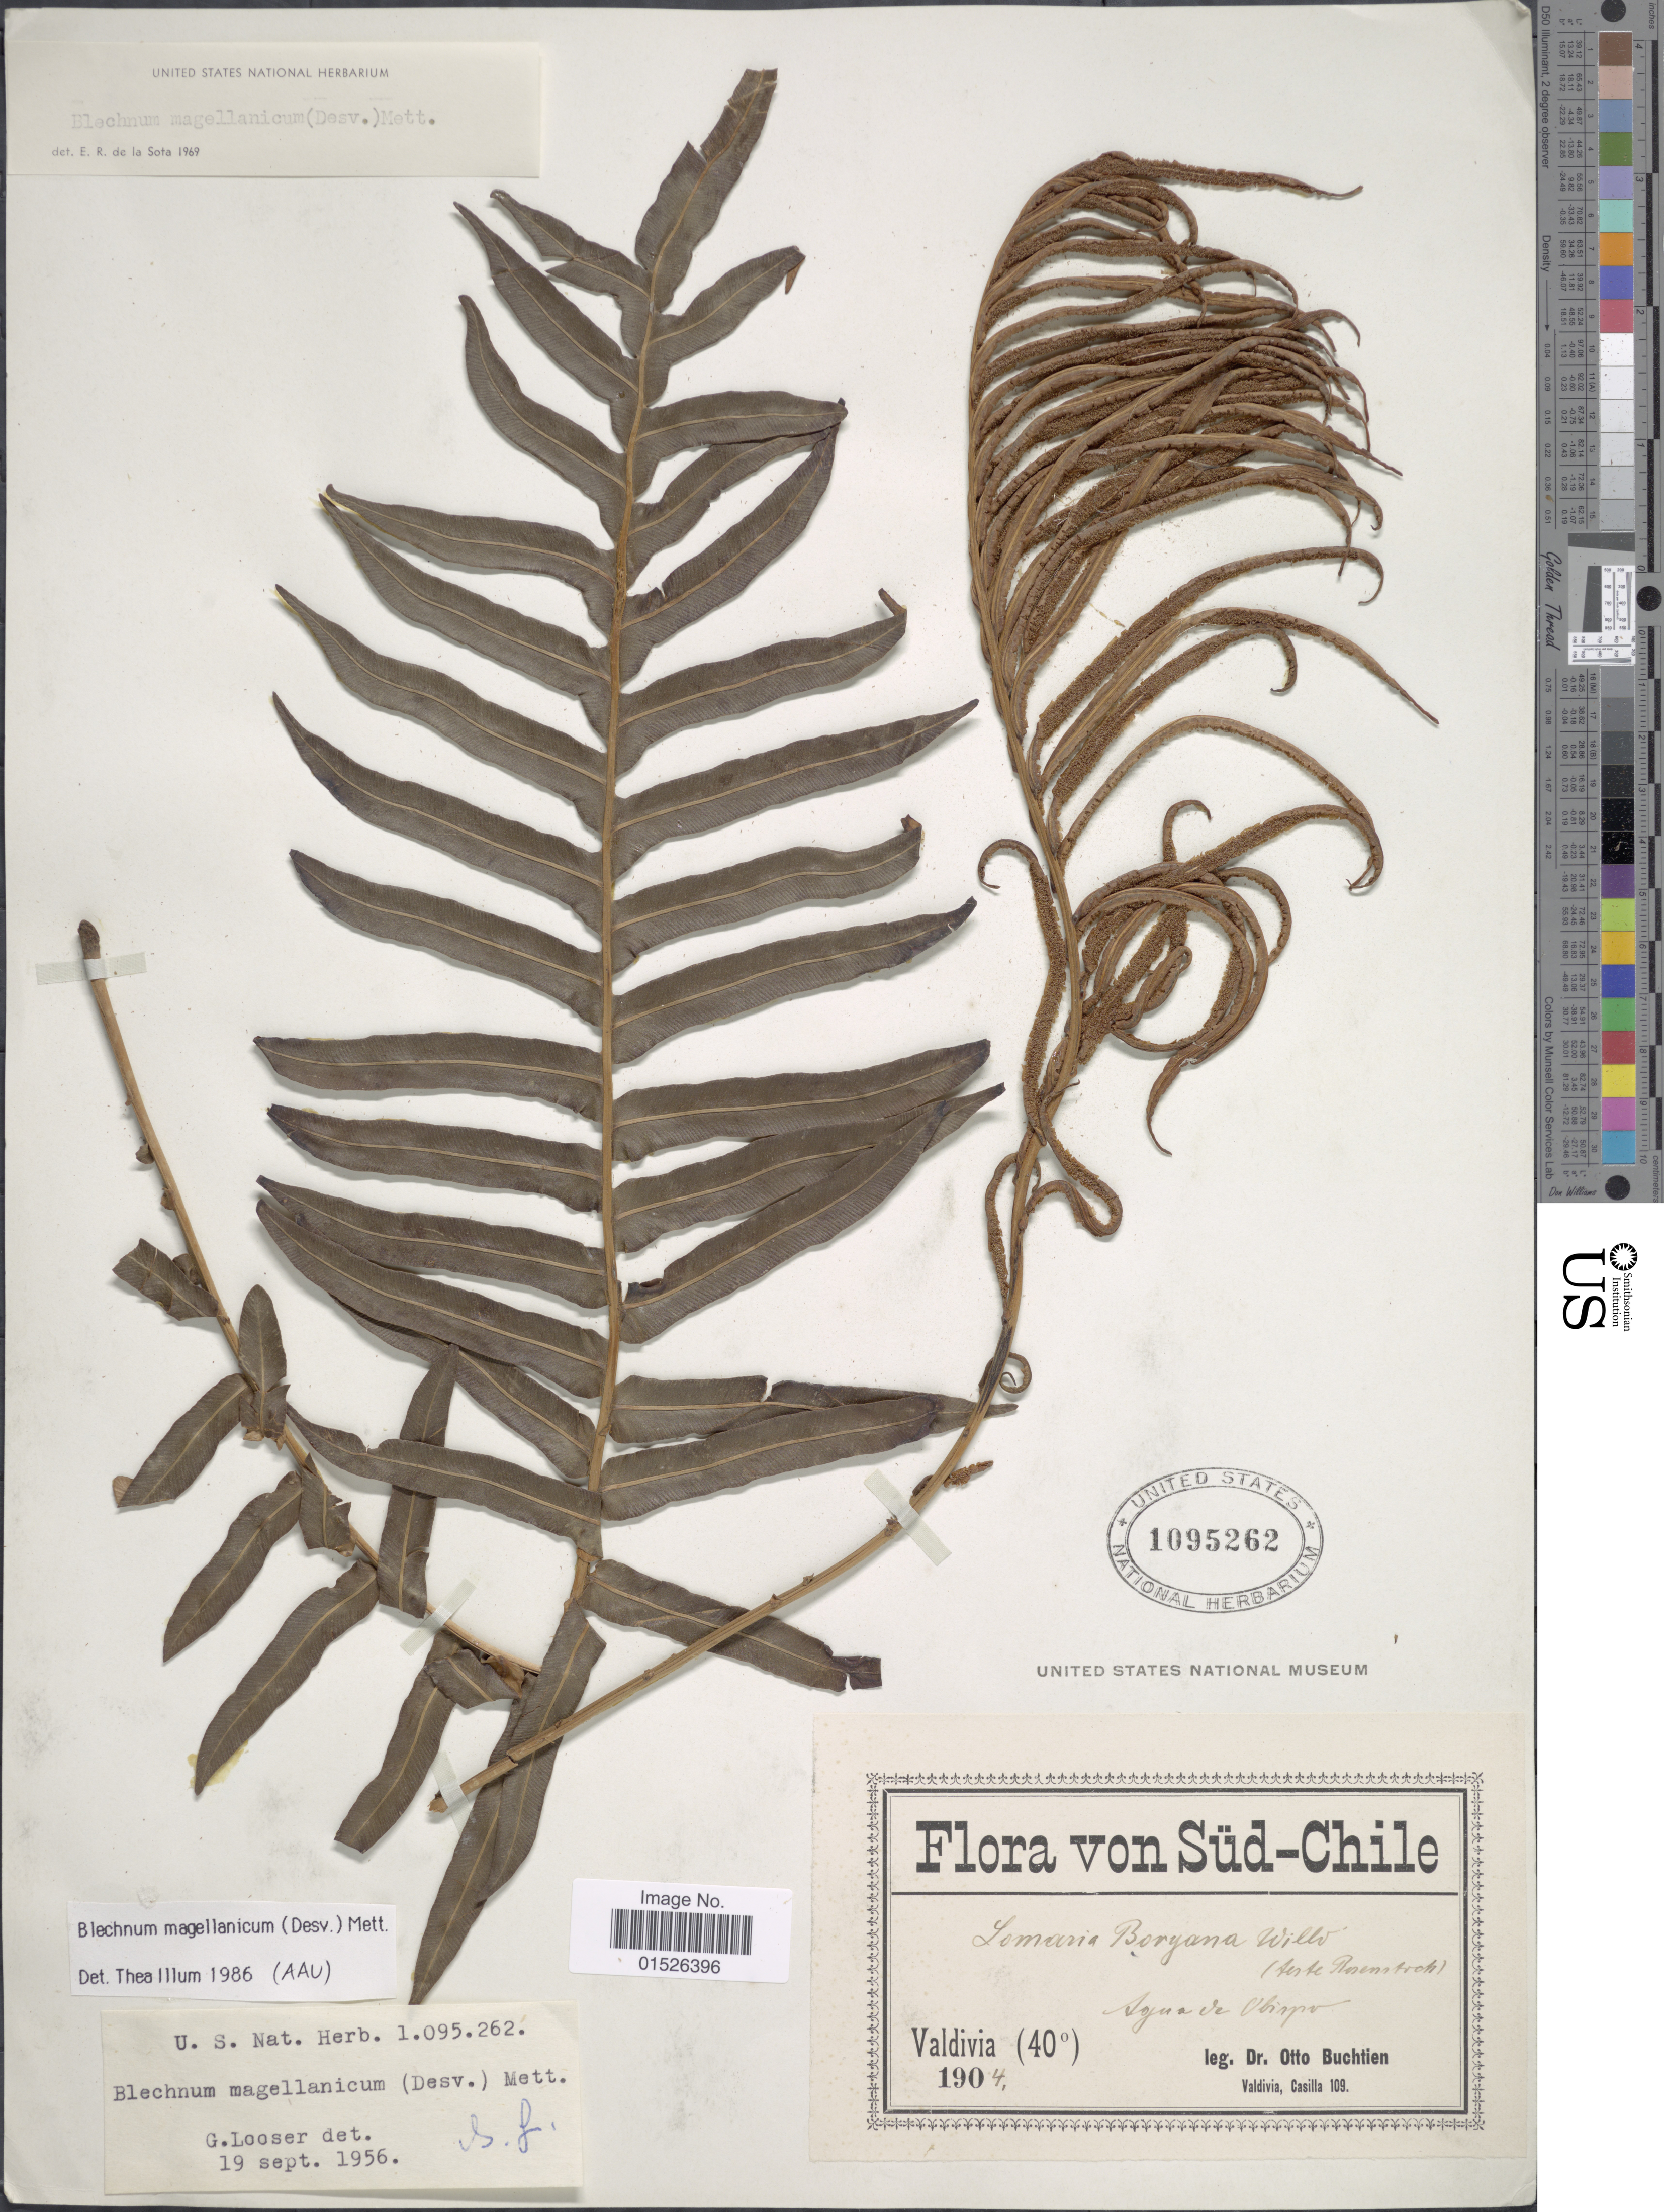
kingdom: Plantae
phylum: Tracheophyta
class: Polypodiopsida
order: Polypodiales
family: Blechnaceae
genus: Blechnum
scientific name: Blechnum magellanicum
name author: Mett.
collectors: O. Buchtien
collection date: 1904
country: Chile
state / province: Los Ríos (XIV)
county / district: Valdivia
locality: Sud-Chile. Agua de Obispo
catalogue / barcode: US 1095262